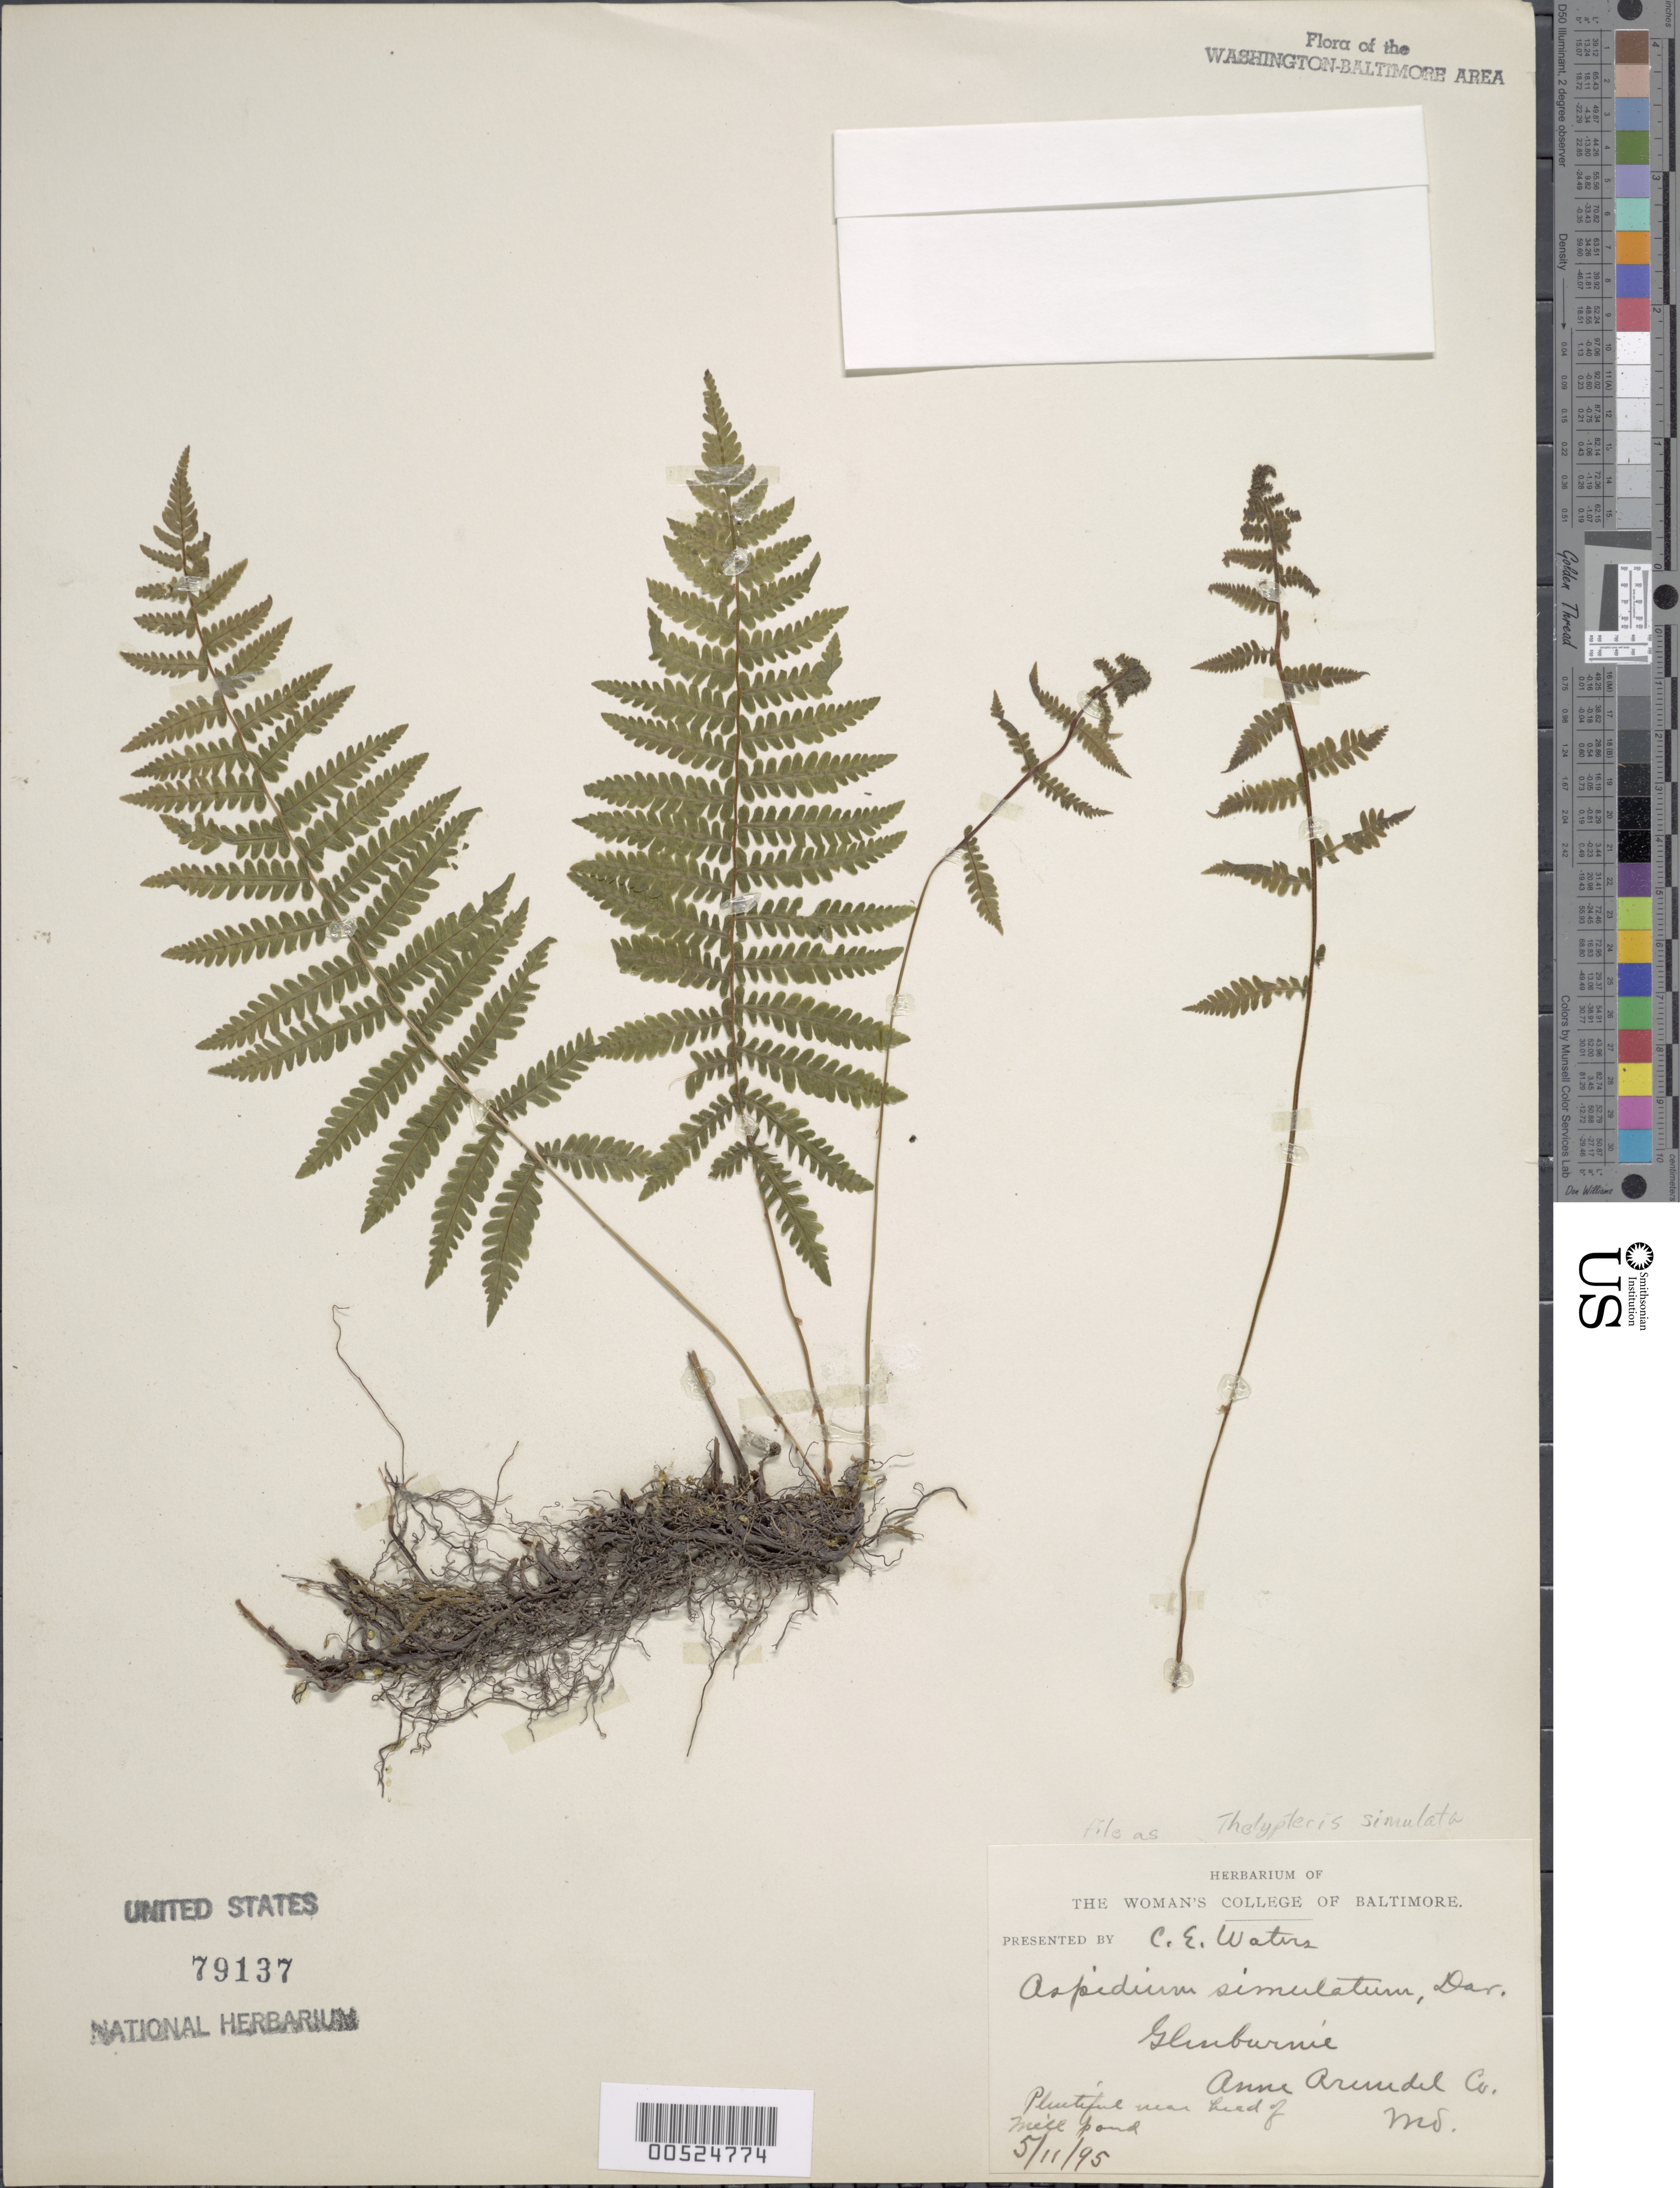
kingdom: Plantae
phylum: Tracheophyta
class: Polypodiopsida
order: Polypodiales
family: Thelypteridaceae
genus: Parathelypteris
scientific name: Parathelypteris simulata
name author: (Davenp.) Holttum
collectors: C. Waters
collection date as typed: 11 May 1895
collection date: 1895-05-11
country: United States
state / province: Maryland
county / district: Anne Arundel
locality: Glenburnie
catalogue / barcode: US 79137